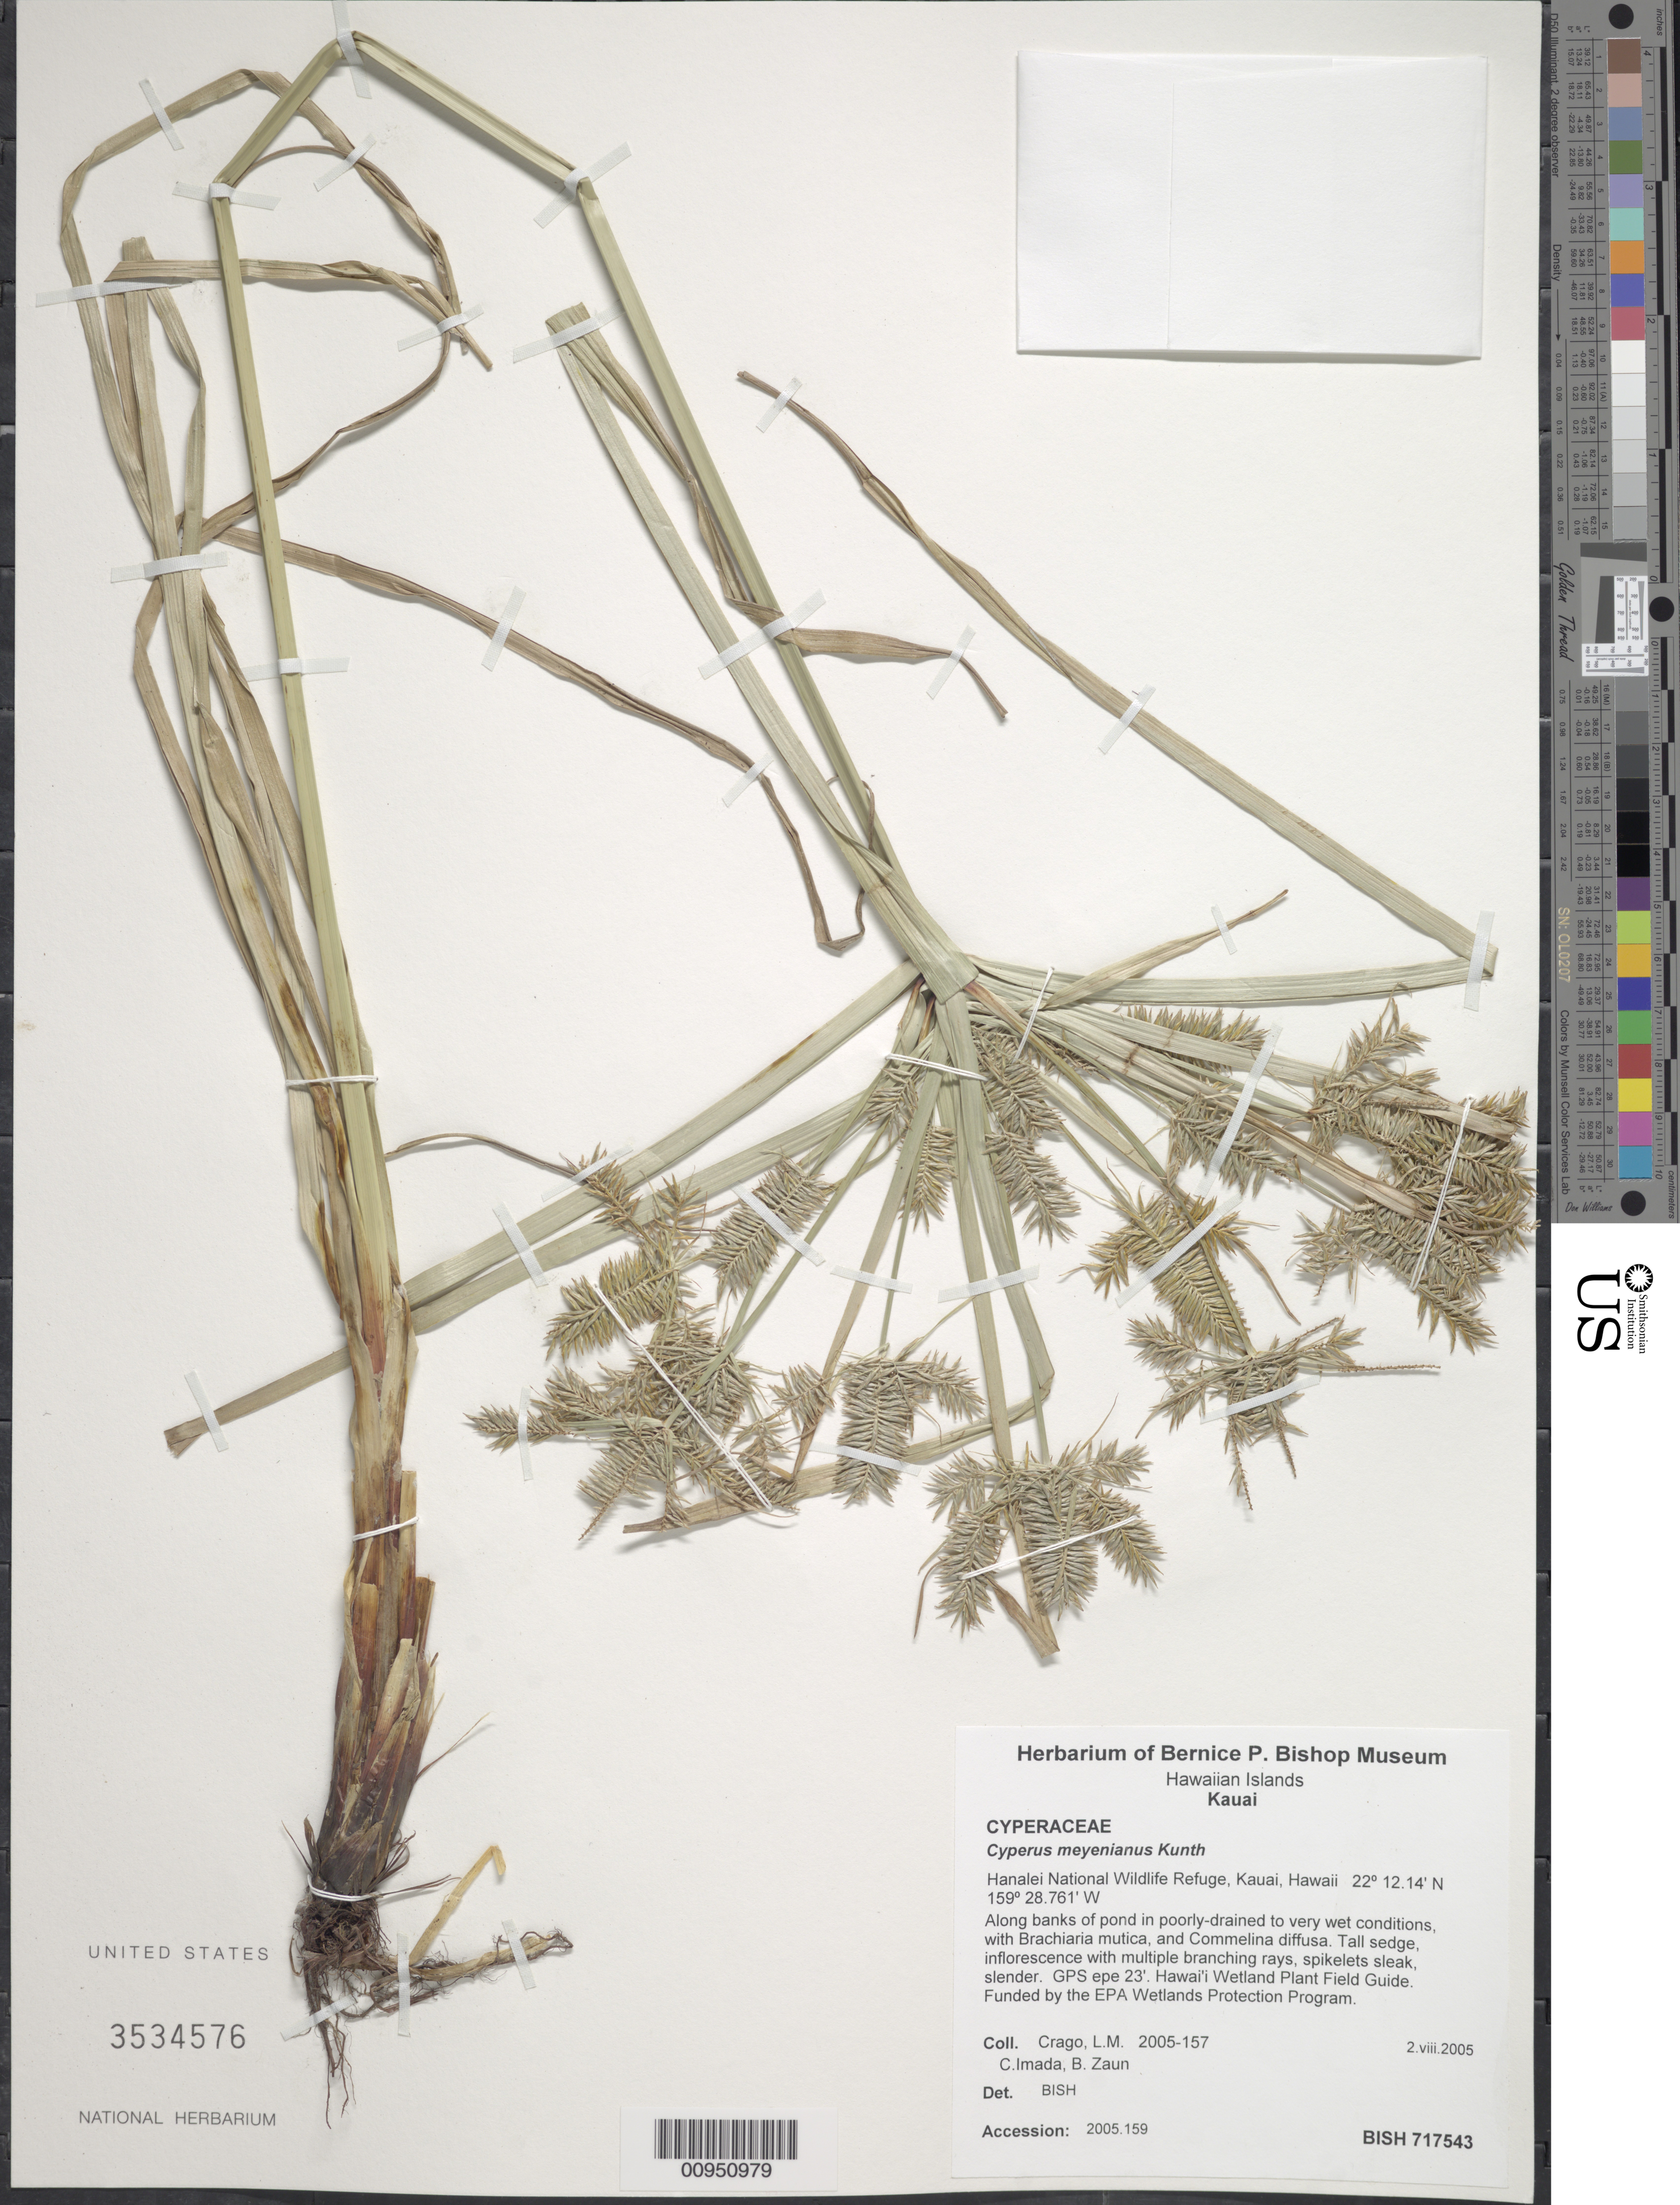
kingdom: Plantae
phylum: Tracheophyta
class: Liliopsida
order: Poales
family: Cyperaceae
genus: Cyperus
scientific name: Cyperus meyenianus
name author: Kunth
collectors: L. Crago, C. Imada & B. Zaun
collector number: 2005-157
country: United States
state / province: Hawaii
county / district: Kauai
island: Kaua'i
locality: Hanalei National Wildlife Refuge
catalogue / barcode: US 3534576